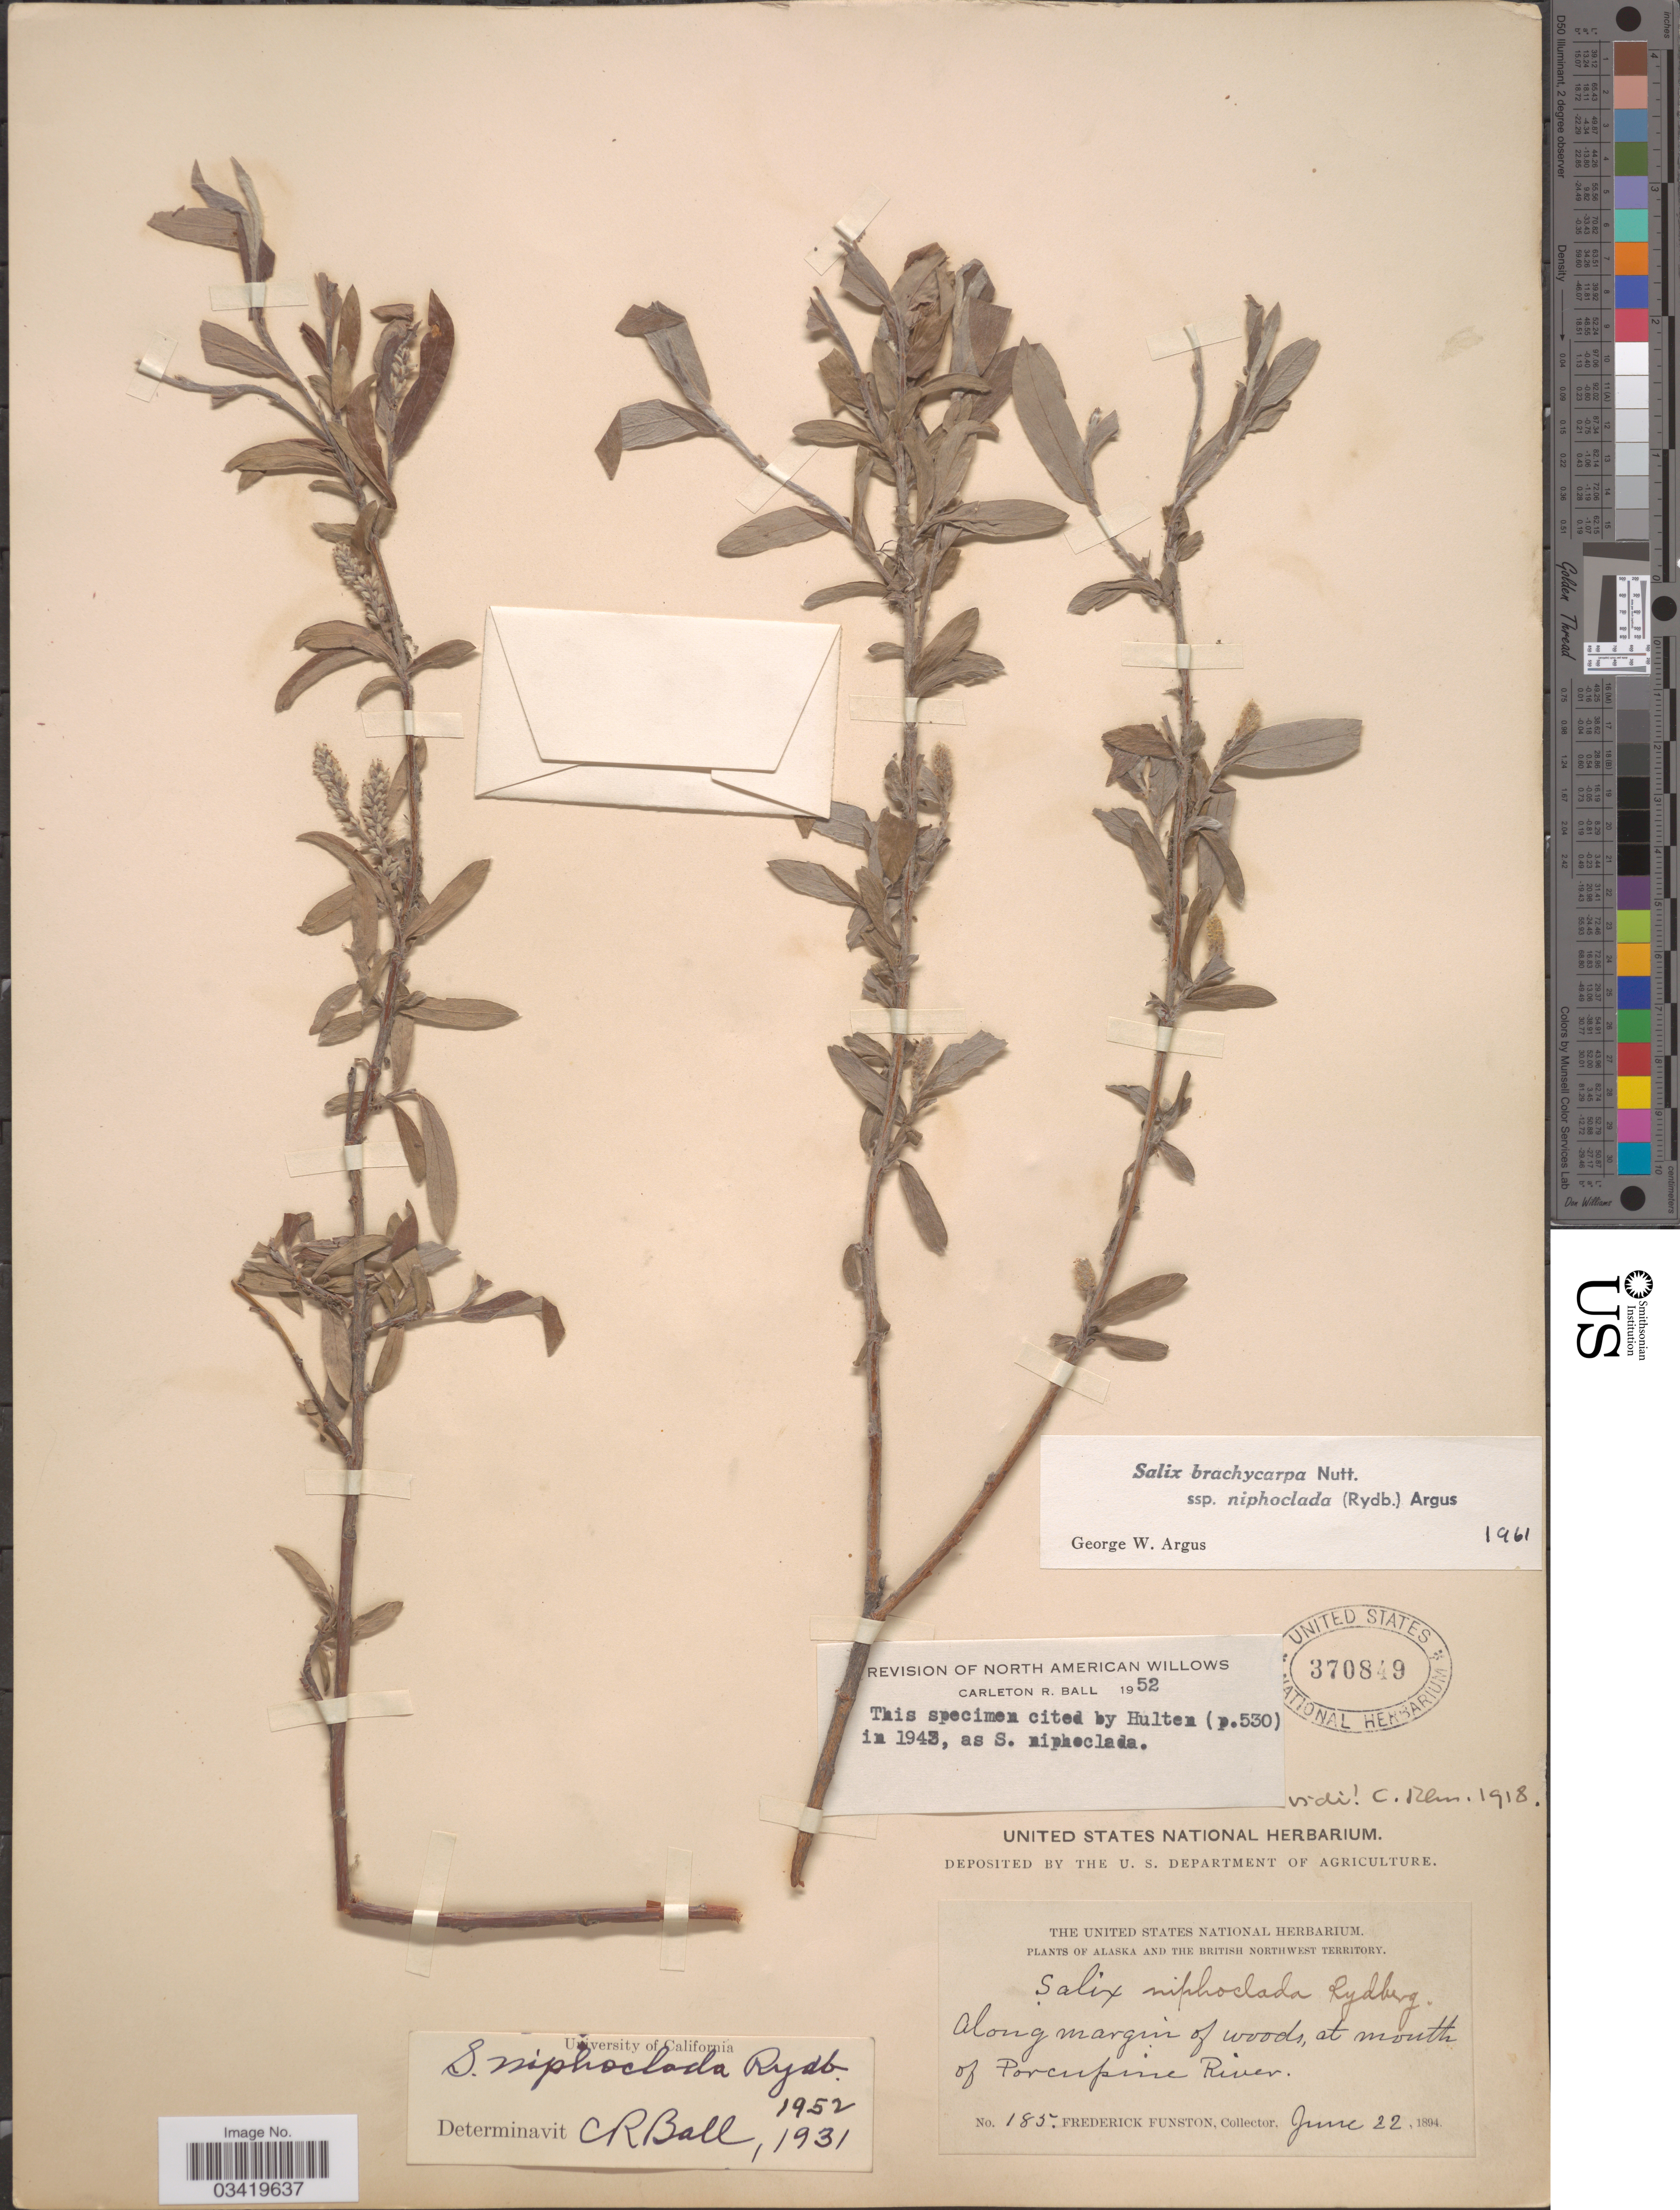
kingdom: Plantae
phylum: Tracheophyta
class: Magnoliopsida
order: Malpighiales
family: Salicaceae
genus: Salix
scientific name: Salix brachycarpa subsp. niphoclada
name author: (Rydb.) Argus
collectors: F. Funston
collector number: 185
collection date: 1894-06-22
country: United States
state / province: Alaska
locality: The British Northwest Territory. Along margin of woods, at mouth of Porcupine River.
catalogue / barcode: US 370849